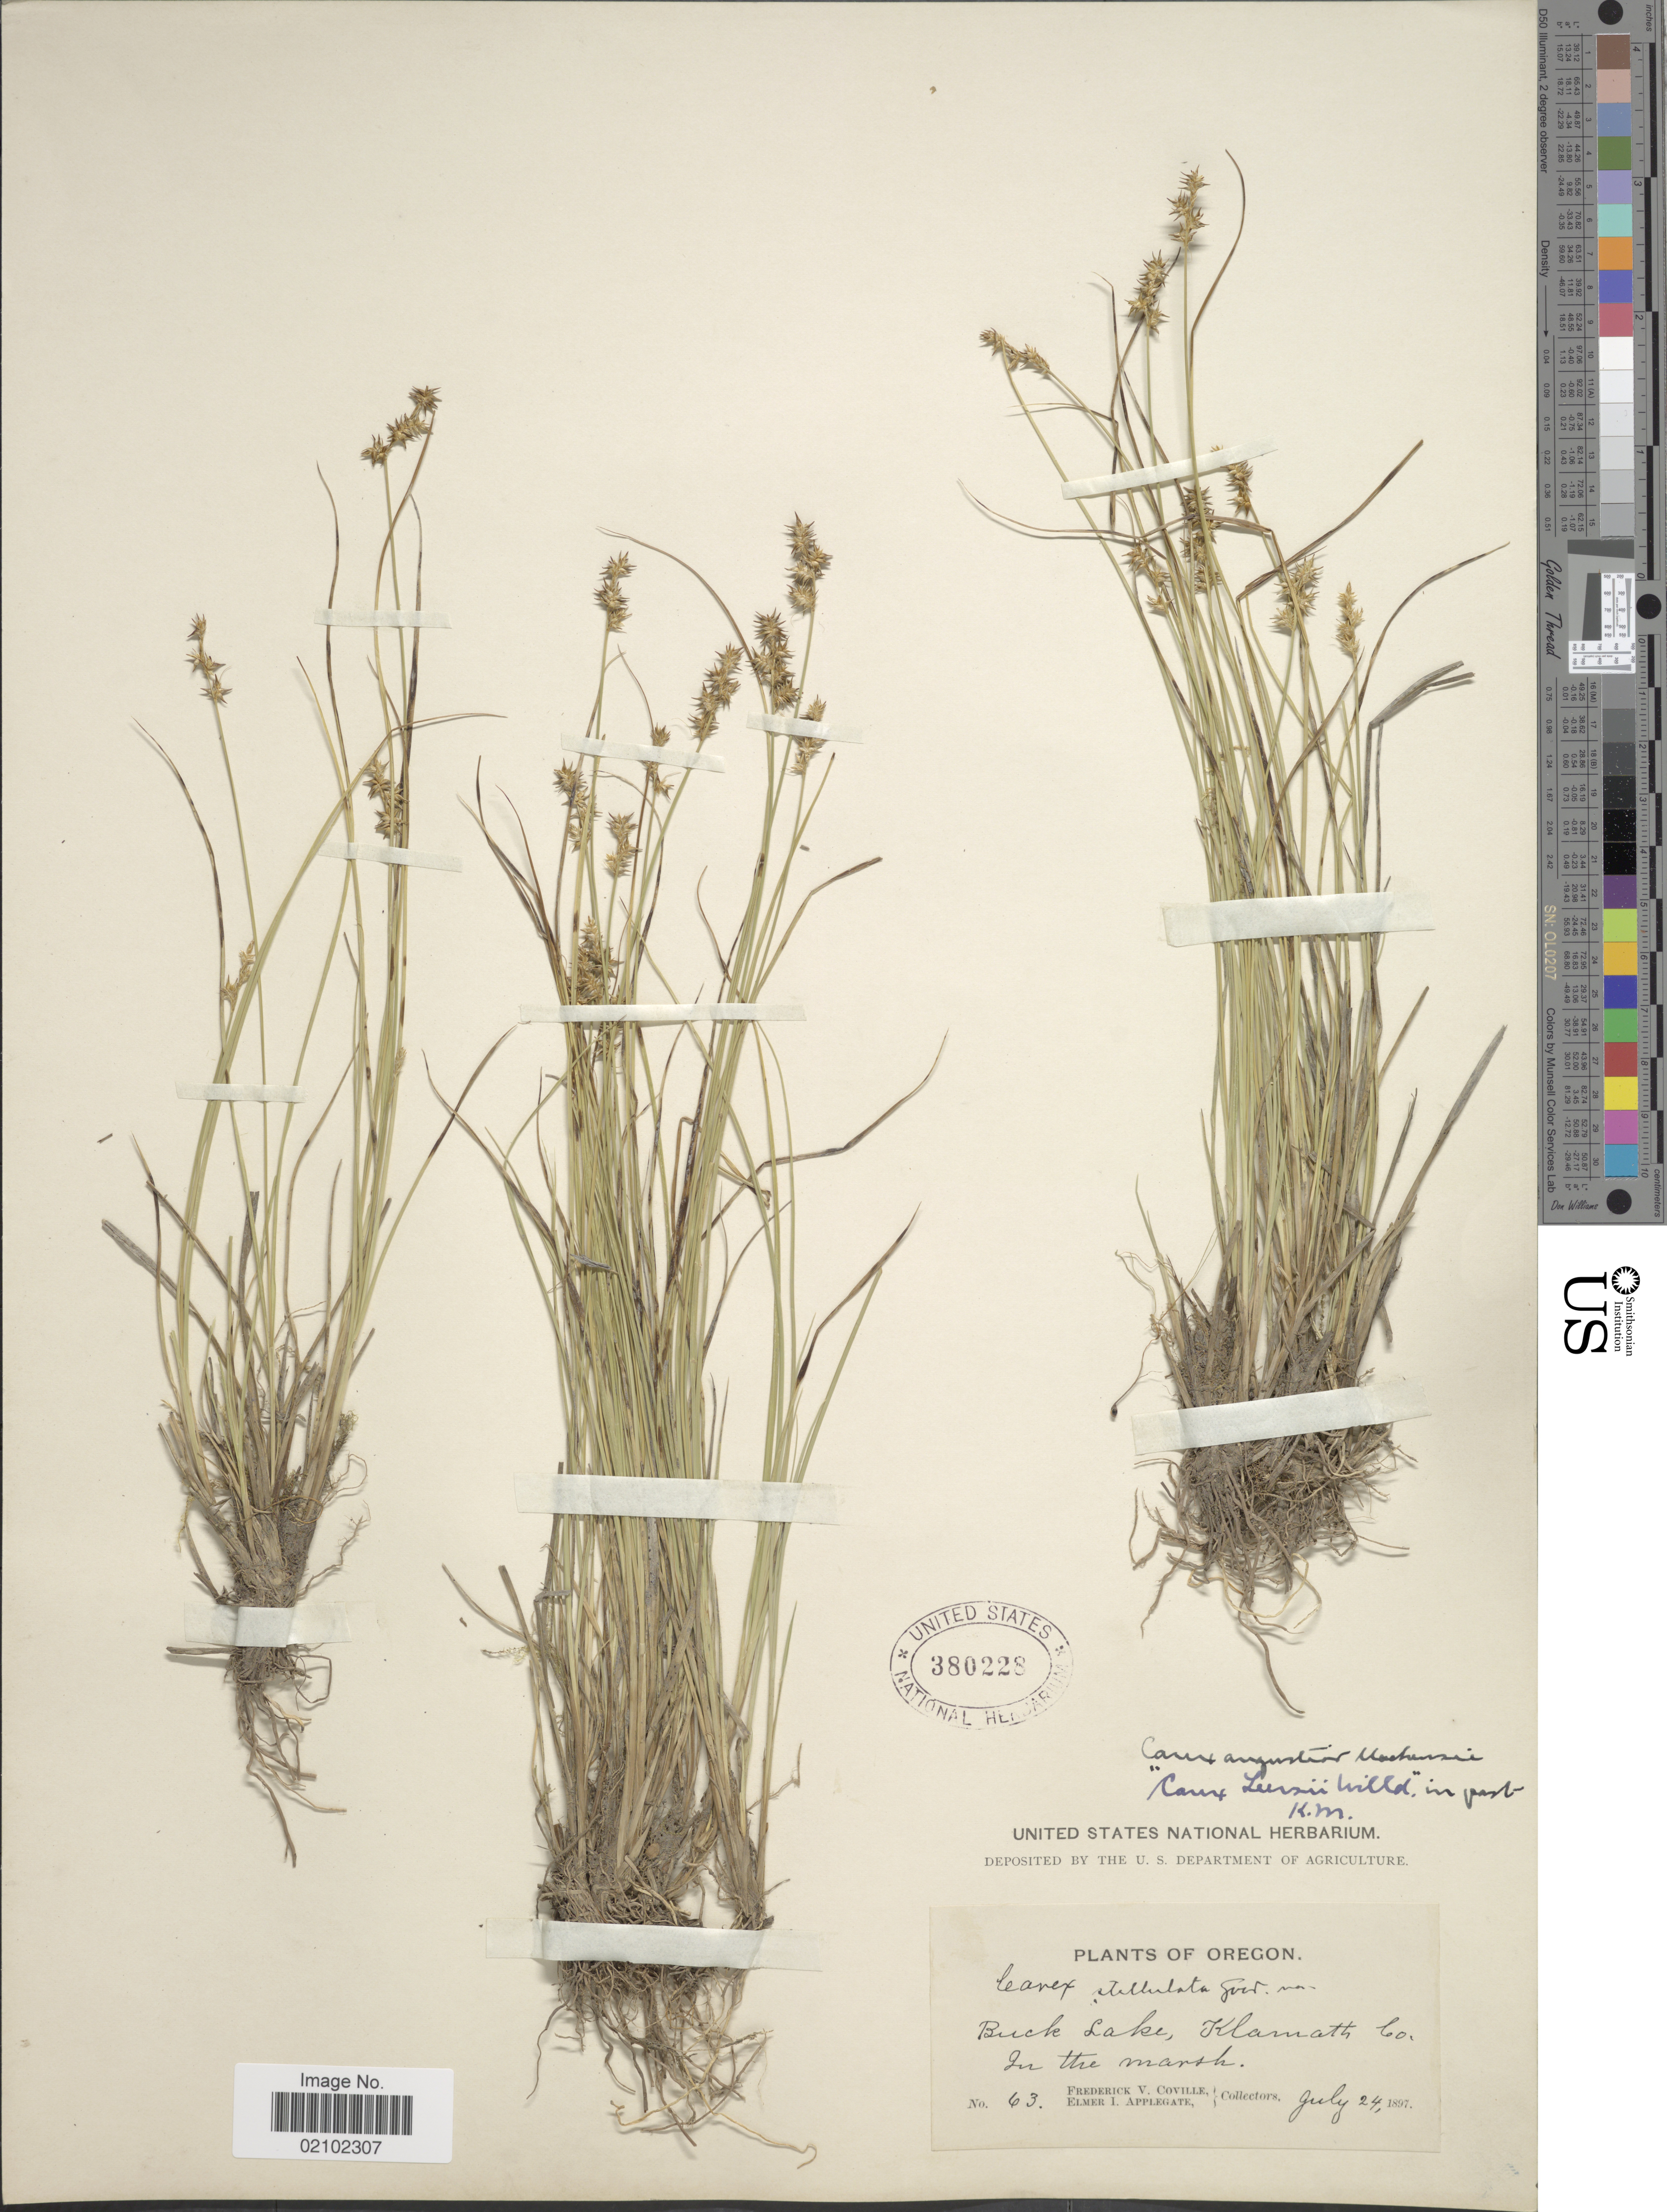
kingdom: Plantae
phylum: Tracheophyta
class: Liliopsida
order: Poales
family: Cyperaceae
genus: Carex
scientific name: Carex echinata subsp. echinata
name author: Murray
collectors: F. V. Coville & E. I. Applegate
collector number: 63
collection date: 1897-07-24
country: United States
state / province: Oregon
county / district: Klamath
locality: Buck lake, Klamath Co.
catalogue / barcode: US 380228